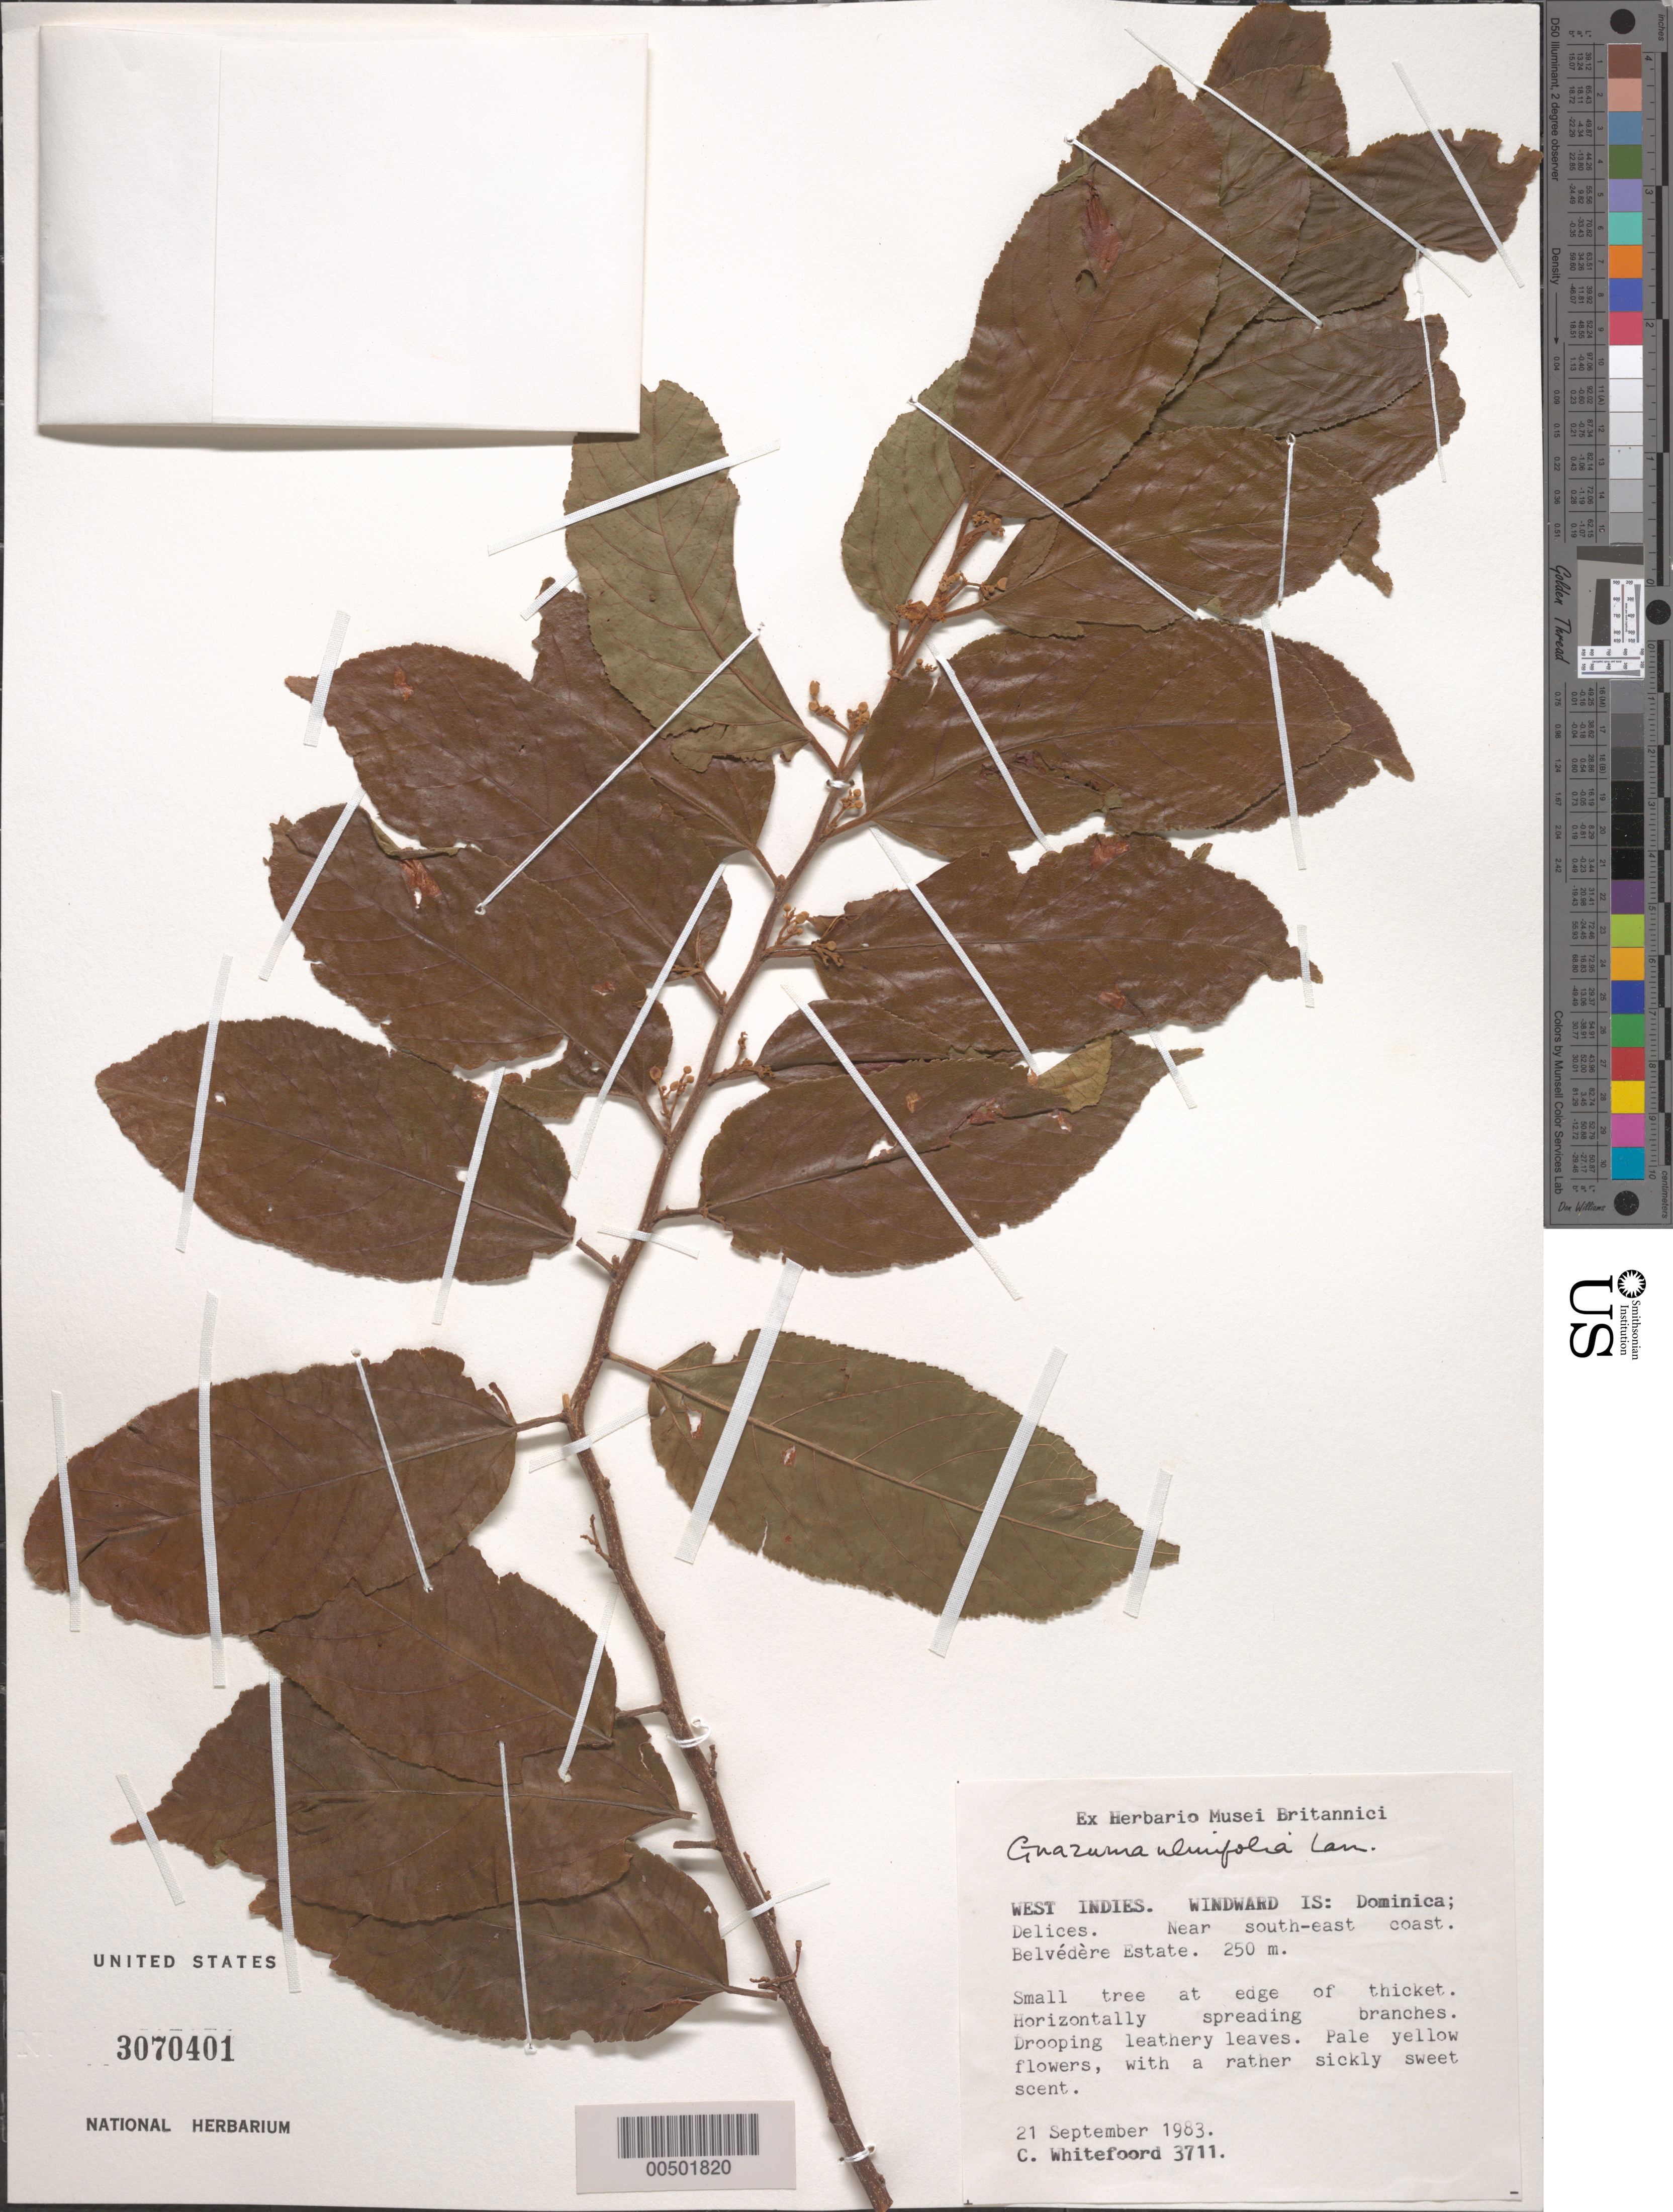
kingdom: Plantae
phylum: Tracheophyta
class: Magnoliopsida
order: Malvales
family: Malvaceae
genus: Guazuma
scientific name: Guazuma ulmifolia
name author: Lam.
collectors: C. Whitefoord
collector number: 3711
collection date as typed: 21 Sep 1983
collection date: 1983-09-21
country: Dominica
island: Dominica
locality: Delices. Neae SE coast. Belvédère Estate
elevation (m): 250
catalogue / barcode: US 3070401